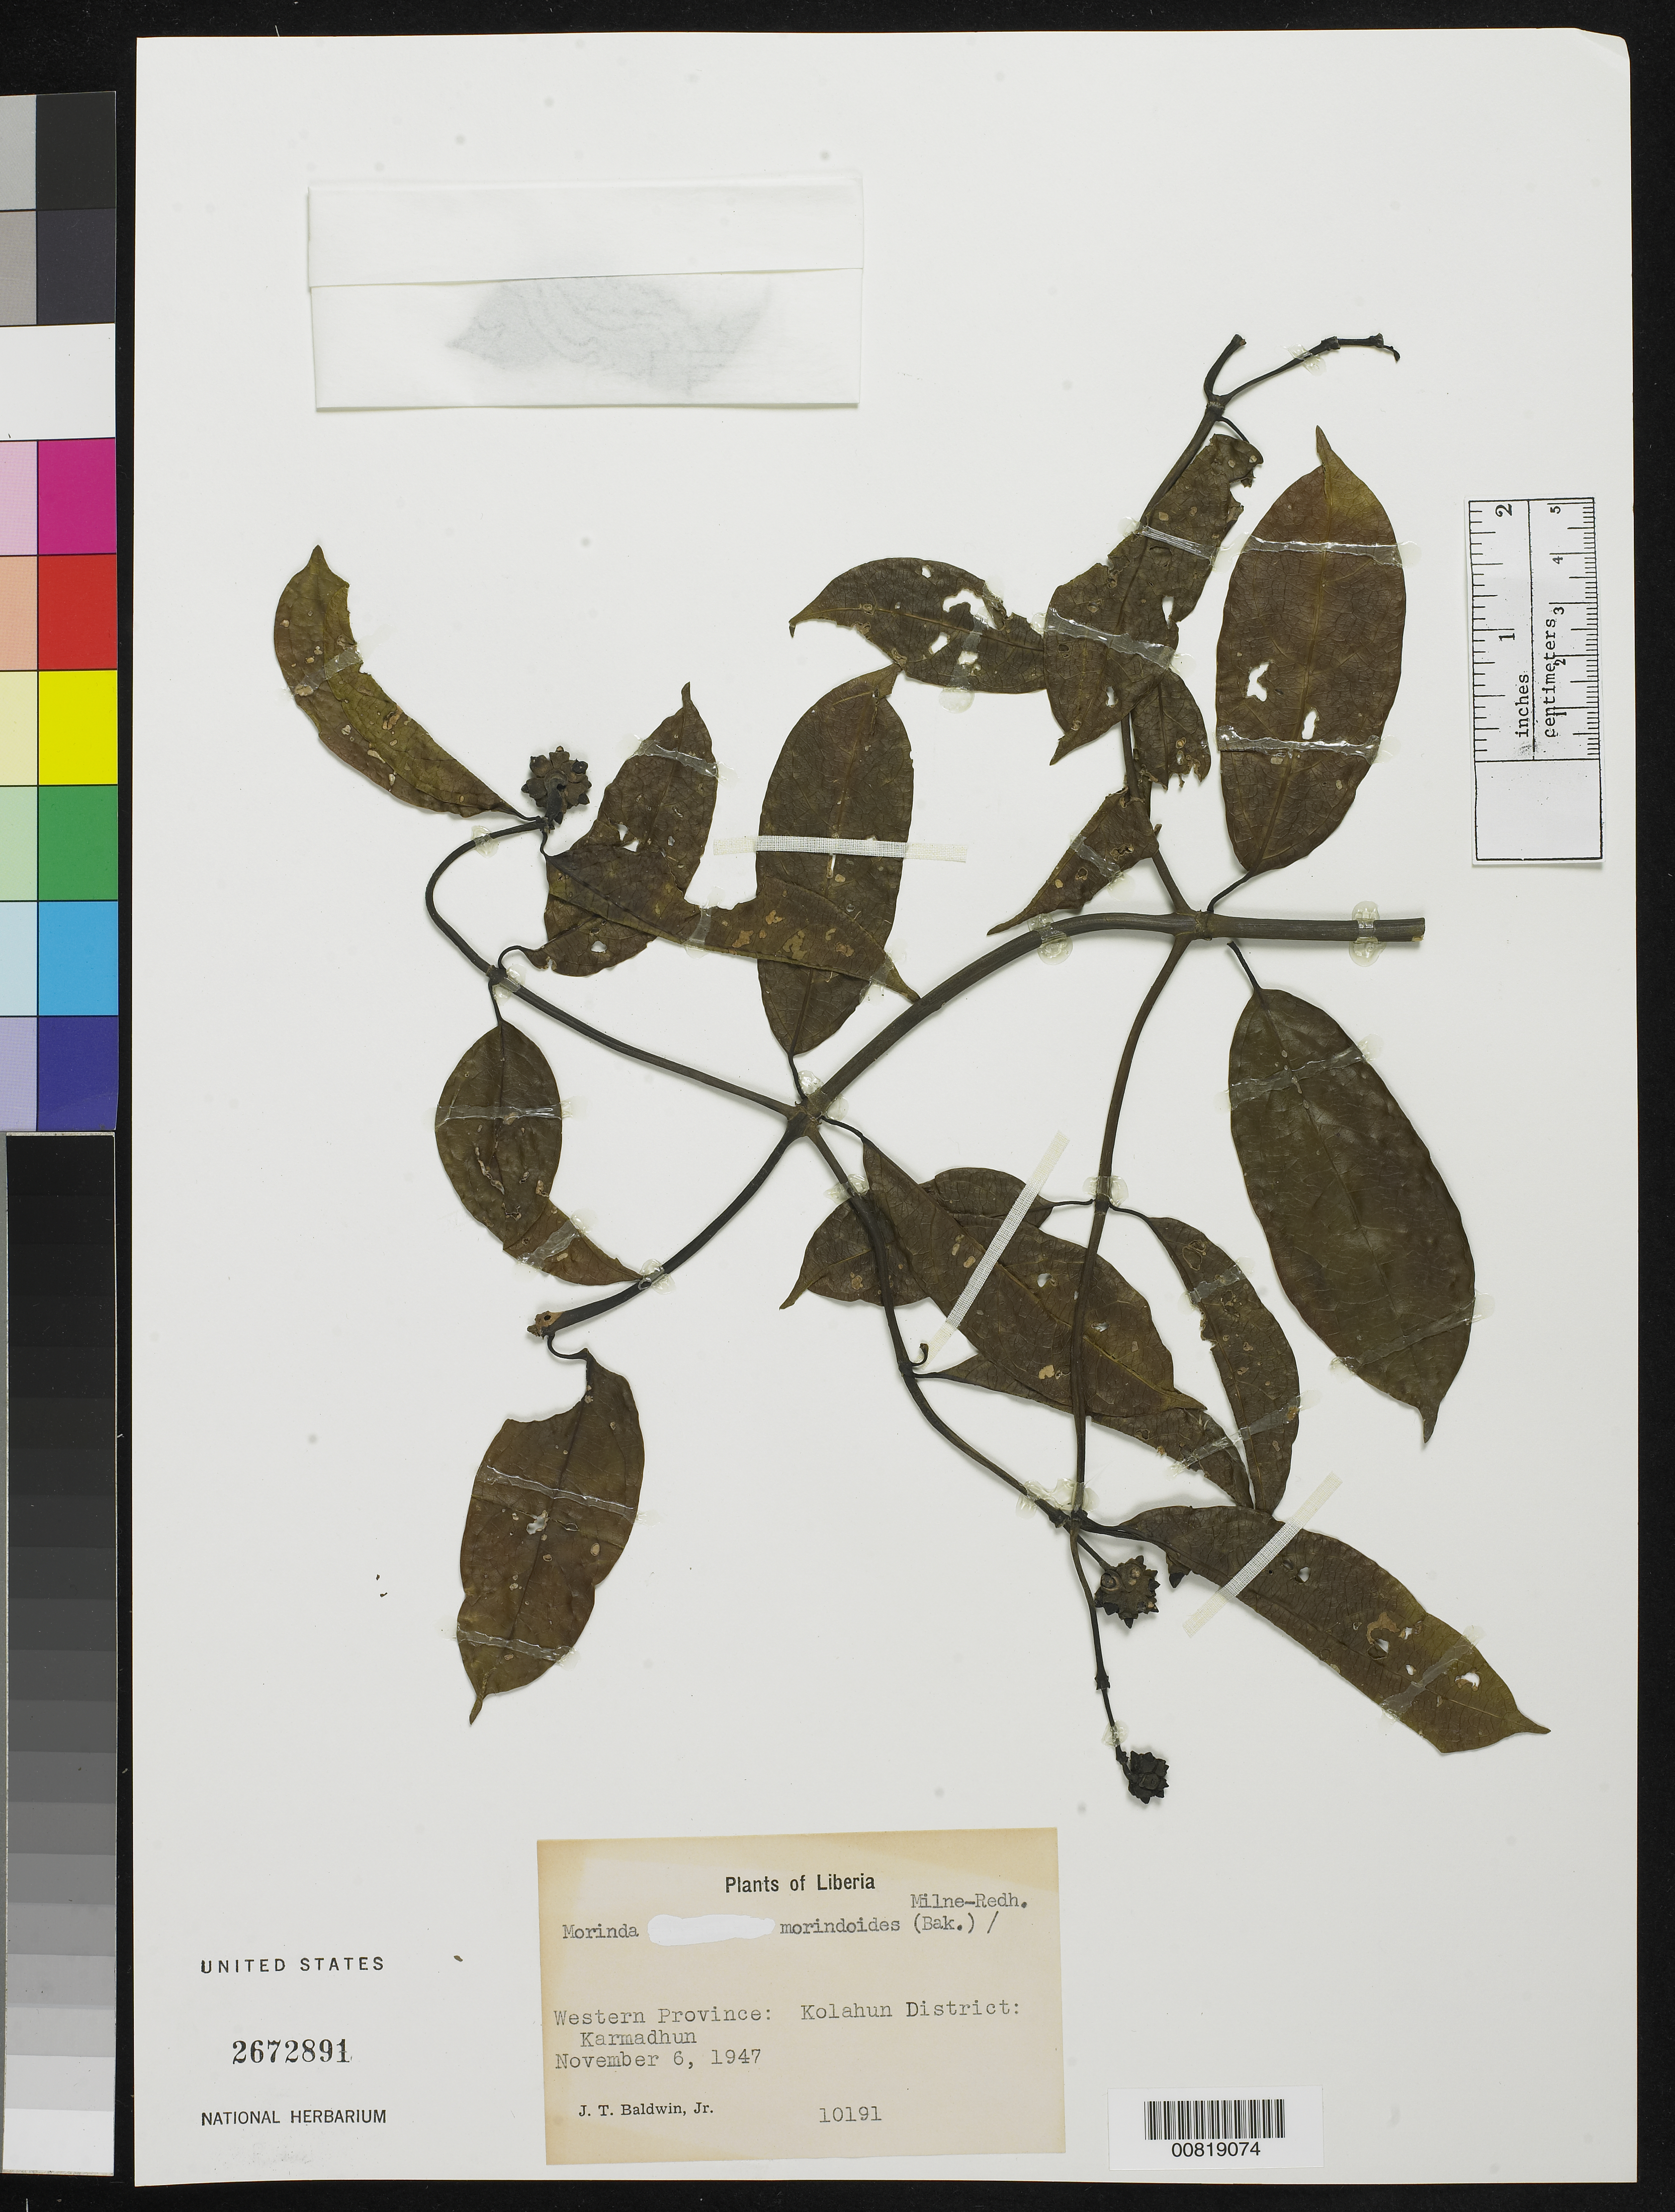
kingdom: Plantae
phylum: Tracheophyta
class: Magnoliopsida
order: Gentianales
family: Rubiaceae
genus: Morinda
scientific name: Morinda morindoides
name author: (Baker) Milne-Redh.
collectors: J. T. Baldwin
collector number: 10191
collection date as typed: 6 Nov 1947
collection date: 1947-11-06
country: Liberia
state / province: Lofa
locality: Western Province: Kolahun District, Karmadhun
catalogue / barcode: US 2672891